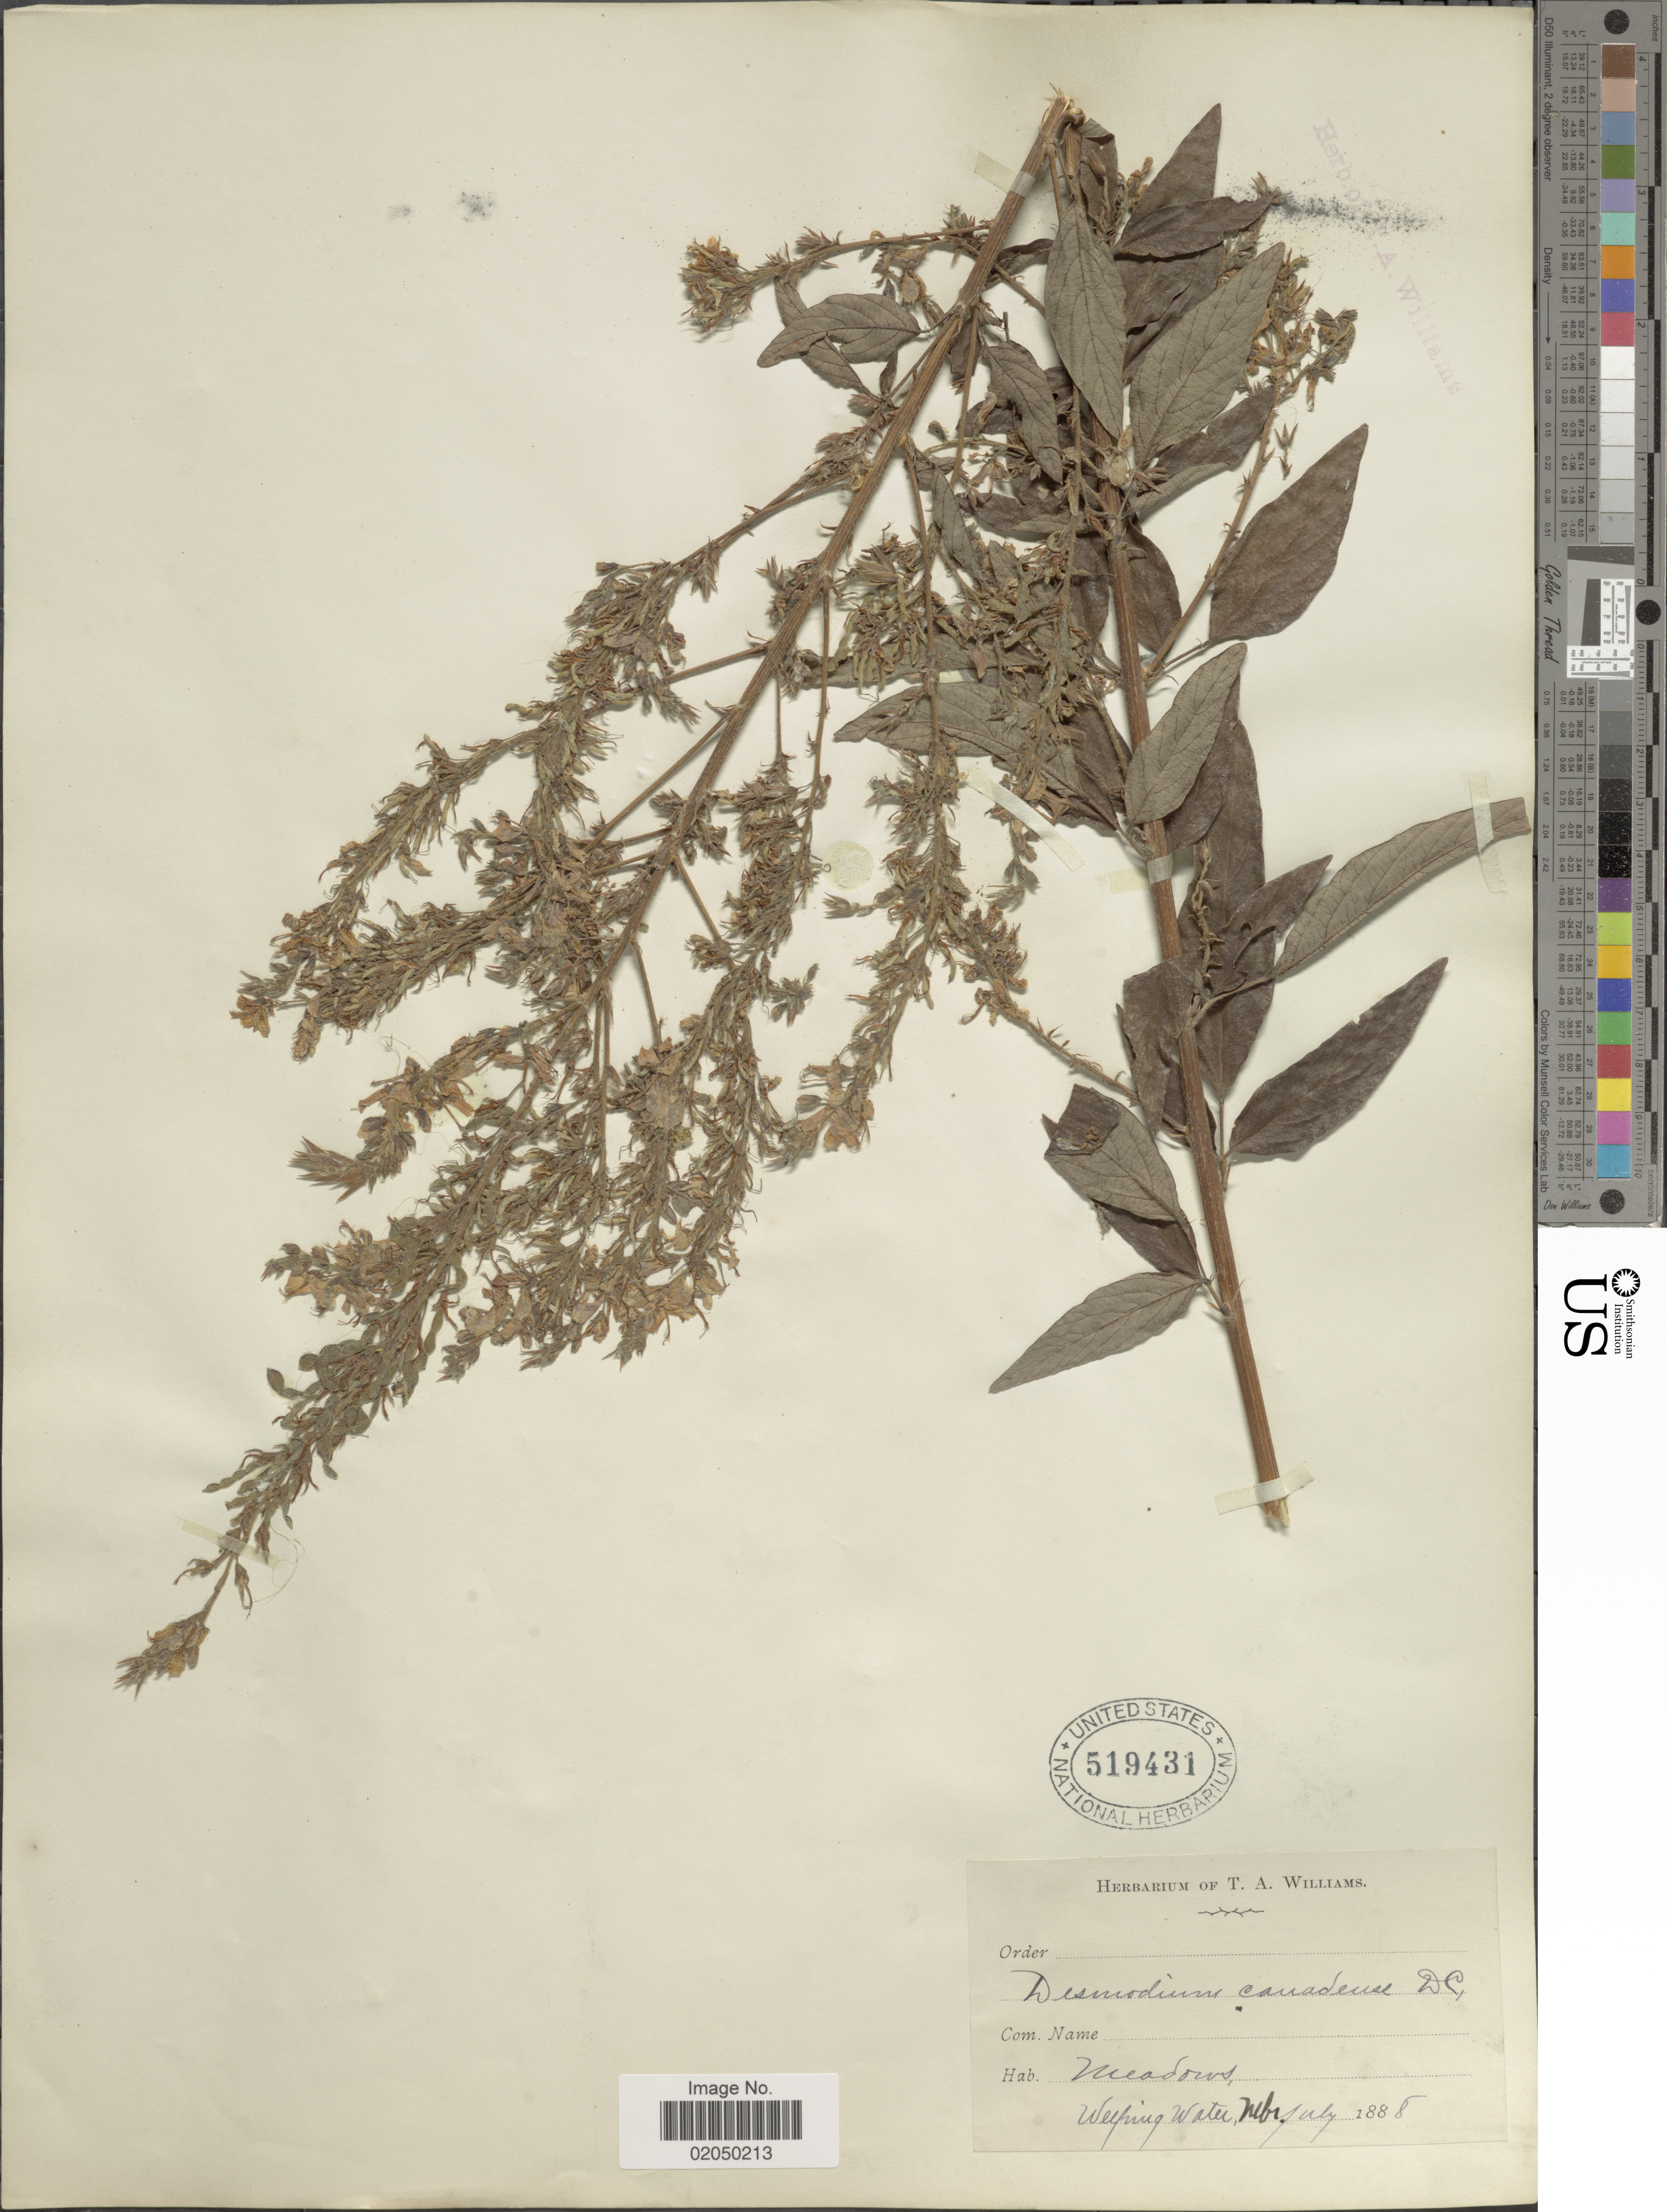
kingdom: Plantae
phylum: Tracheophyta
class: Magnoliopsida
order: Fabales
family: Fabaceae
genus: Desmodium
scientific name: Desmodium canadense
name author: (L.) DC.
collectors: ex herb. Thos. A. Williams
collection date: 1888-07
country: United States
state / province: Nebraska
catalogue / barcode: US 519431